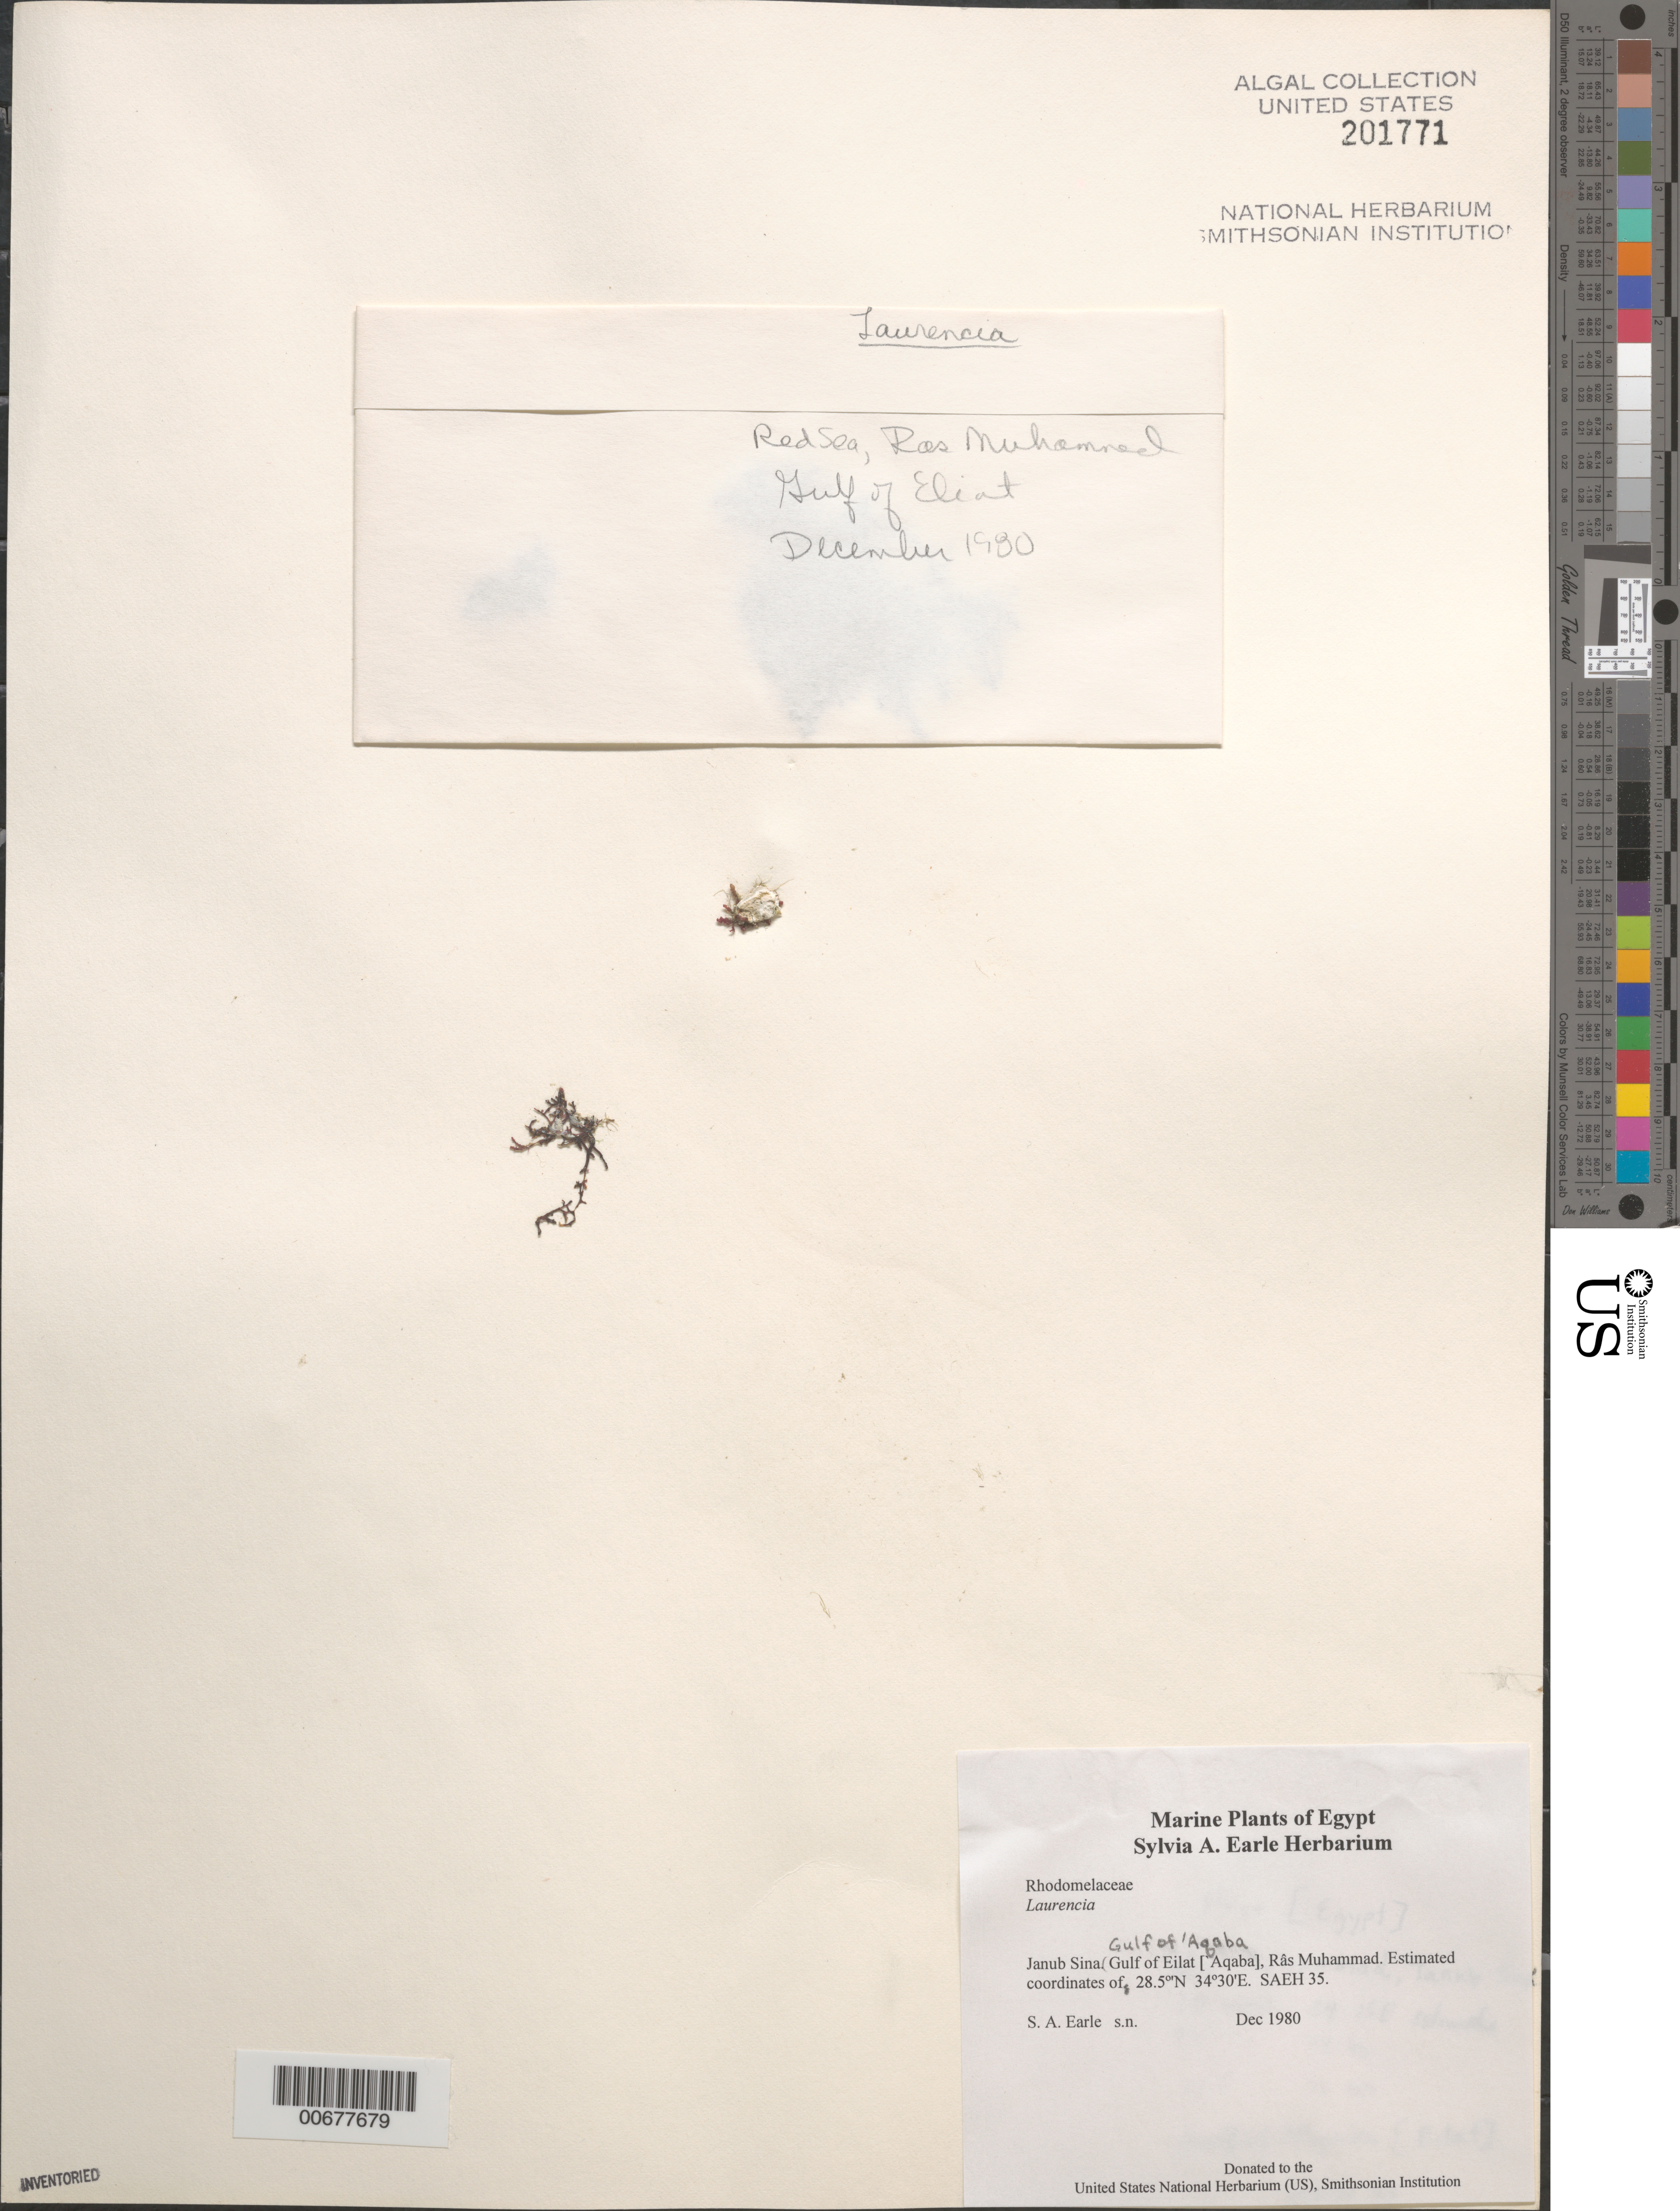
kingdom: Plantae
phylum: Rhodophyta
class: Florideophyceae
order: Ceramiales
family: Rhodomelaceae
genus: Laurencia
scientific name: Laurencia sp.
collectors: S. A. Earle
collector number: SAEH 35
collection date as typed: Dec 1980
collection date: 1980-12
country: Egypt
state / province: Janub Sina'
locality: Janub Sina, Gulf of Aqaba (Gulf of Eilat), Ras Muhammad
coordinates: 28.5 N, 34 30' E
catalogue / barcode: US 201771